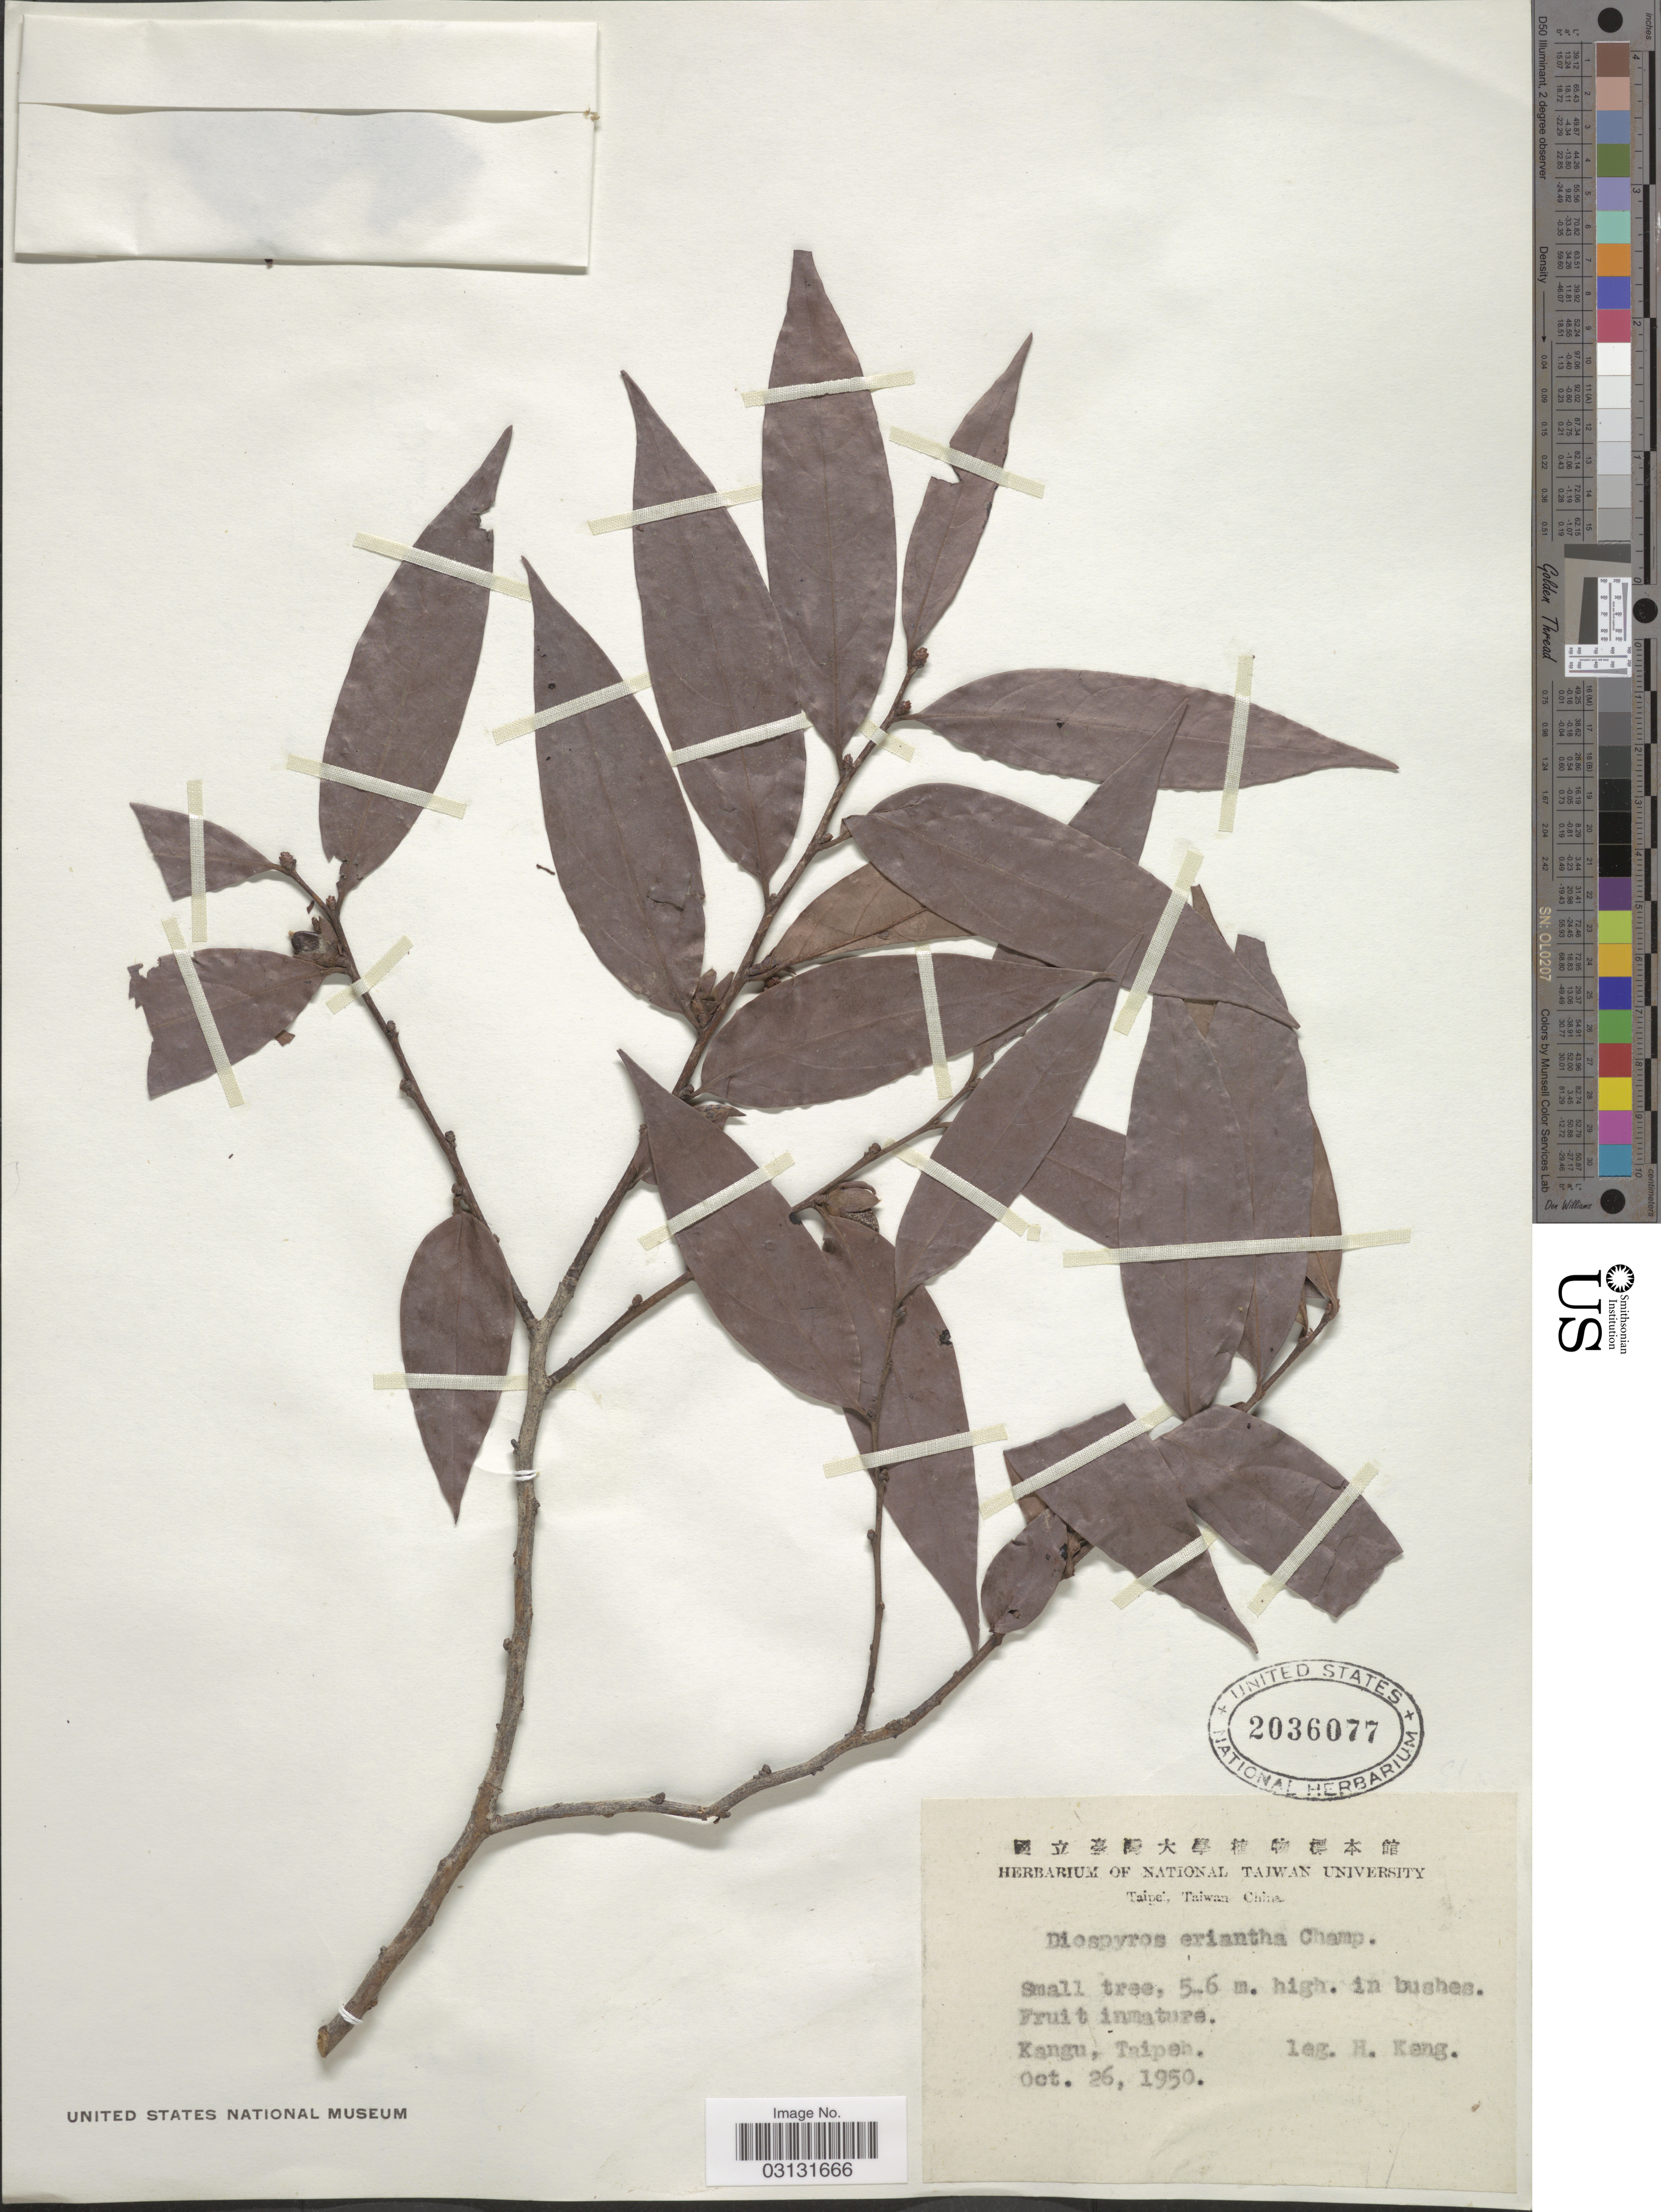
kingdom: Plantae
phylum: Tracheophyta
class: Magnoliopsida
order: Ericales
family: Ebenaceae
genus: Diospyros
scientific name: Diospyros eriantha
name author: Champ. ex Benth.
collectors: H. Keng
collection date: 1950-10-26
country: Taiwan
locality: Kangu, Taipeh.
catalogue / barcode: US 2036077